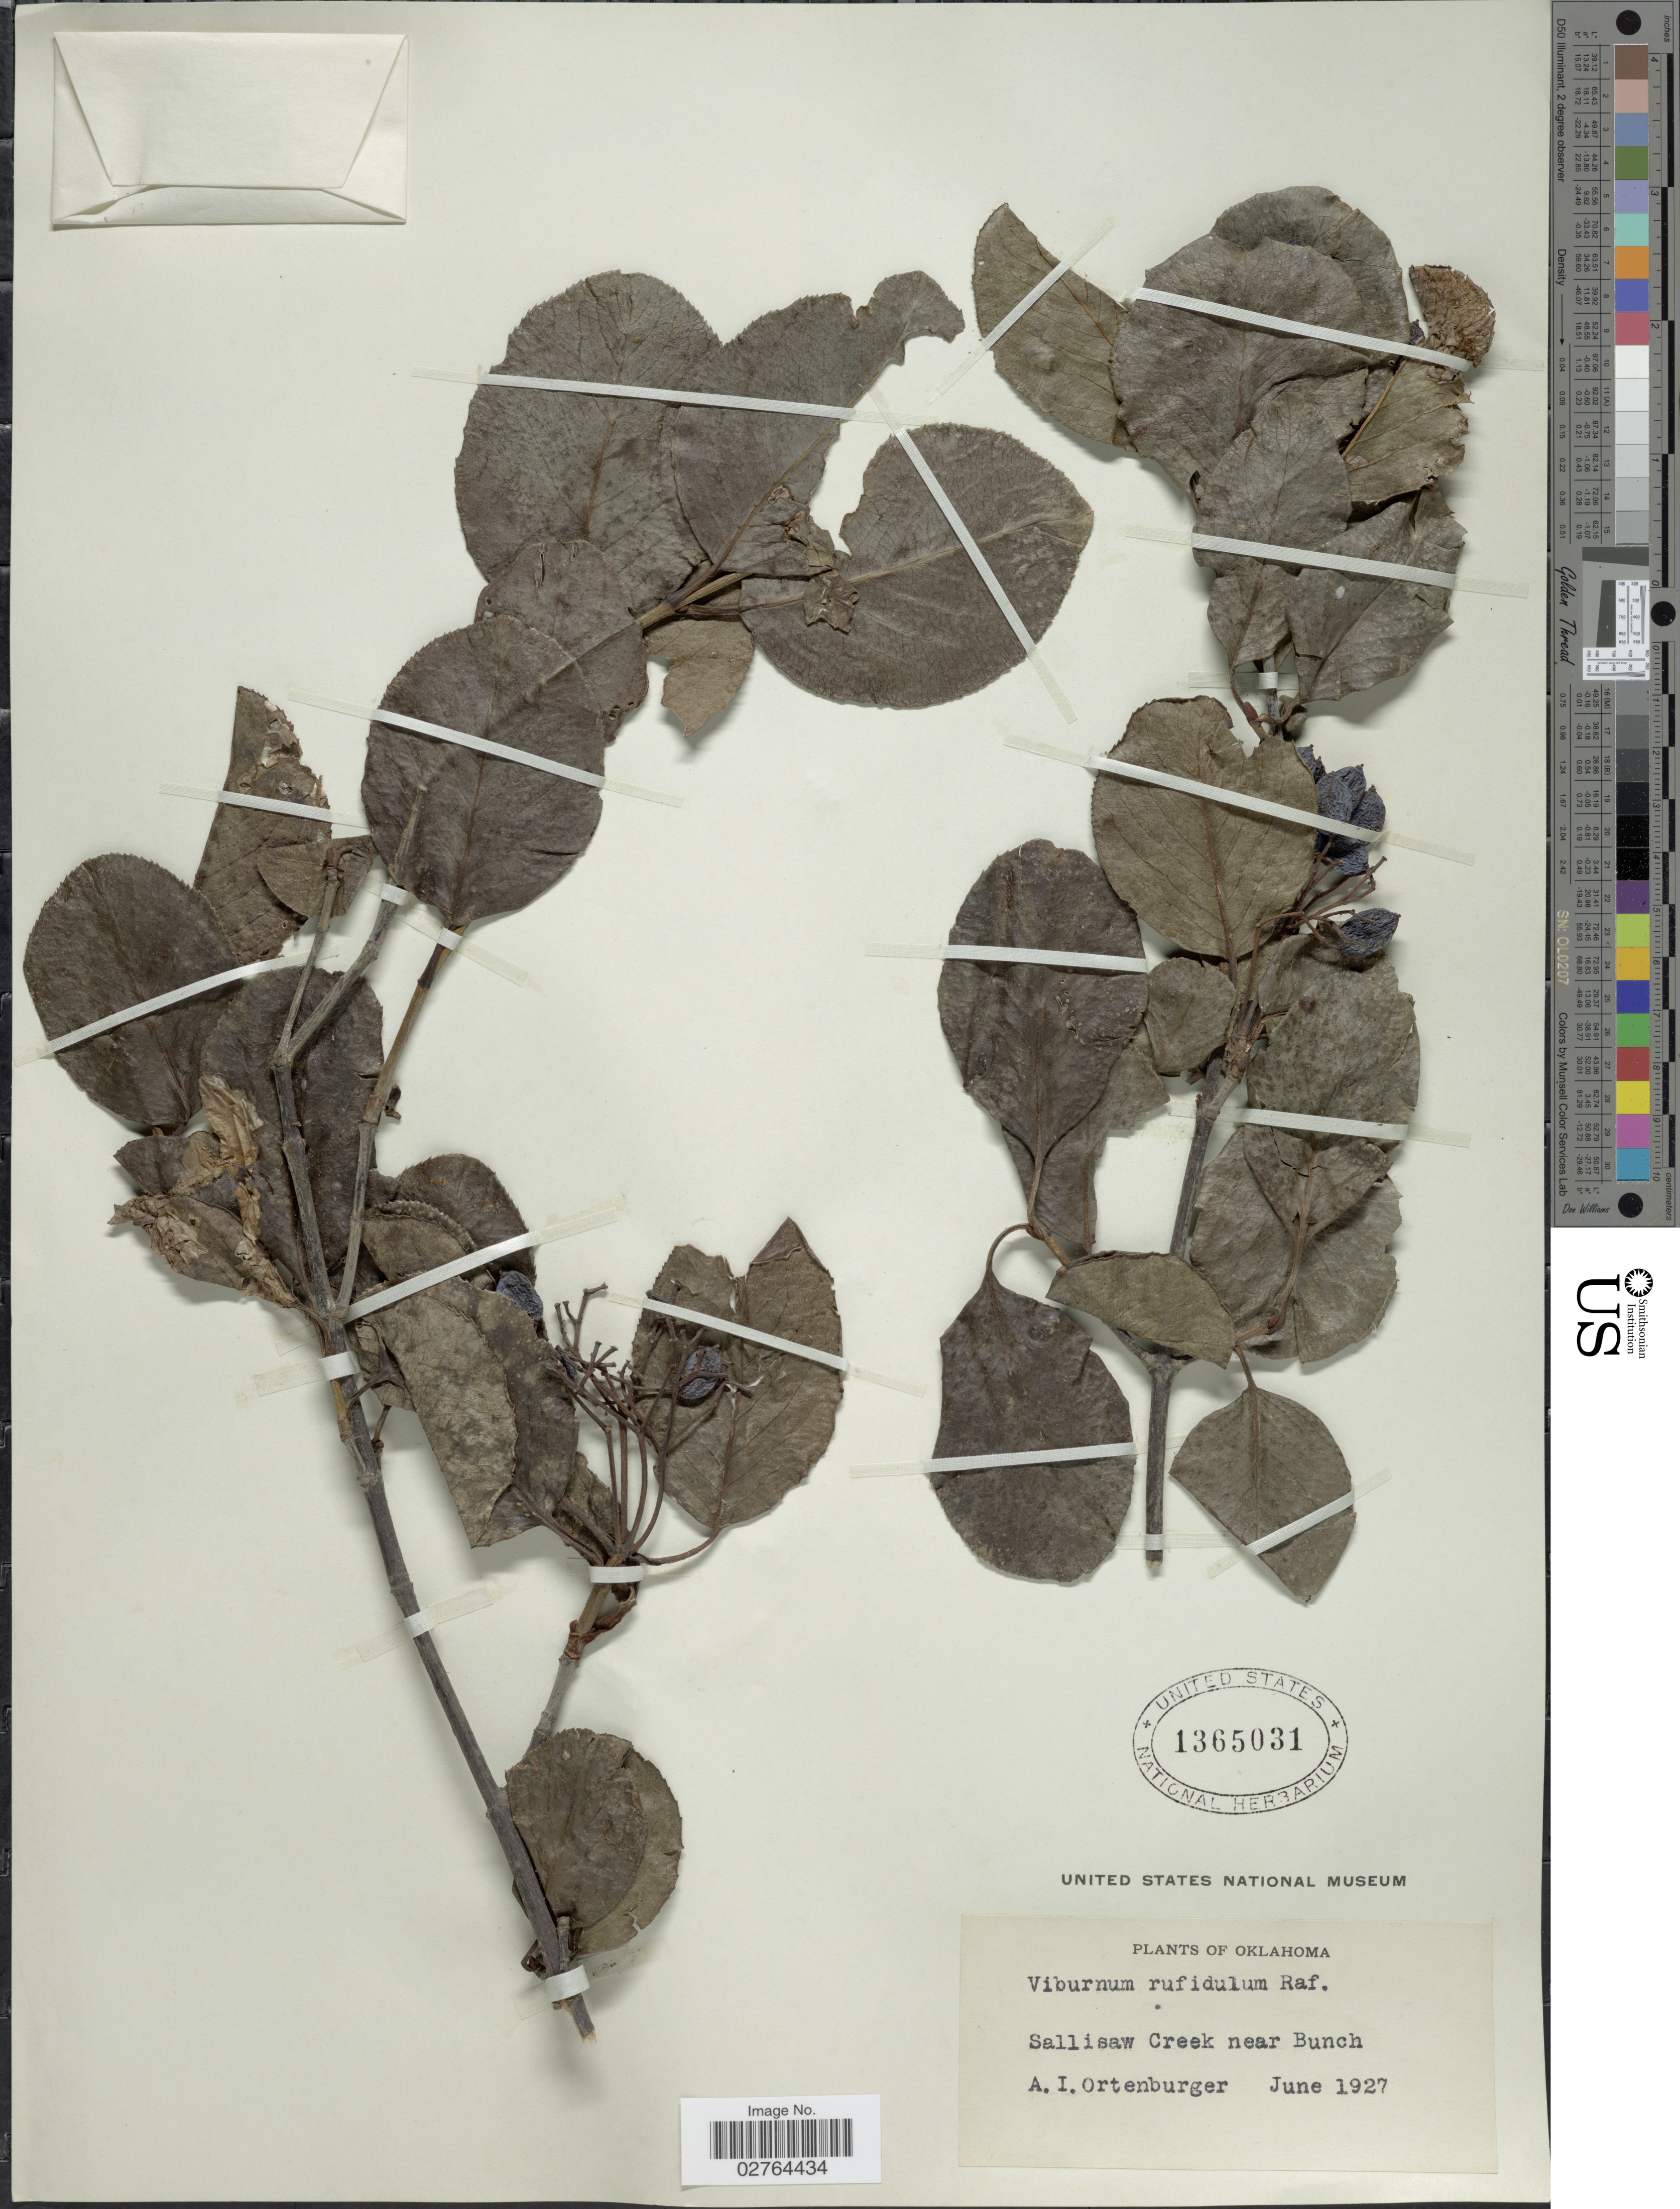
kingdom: Plantae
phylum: Tracheophyta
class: Magnoliopsida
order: Dipsacales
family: Viburnaceae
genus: Viburnum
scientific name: Viburnum rufidulum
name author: Raf.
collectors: A. Ortenburger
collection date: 1927-06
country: United States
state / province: Oklahoma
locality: Sallisaw Creek near Bunch.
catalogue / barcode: US 1365031